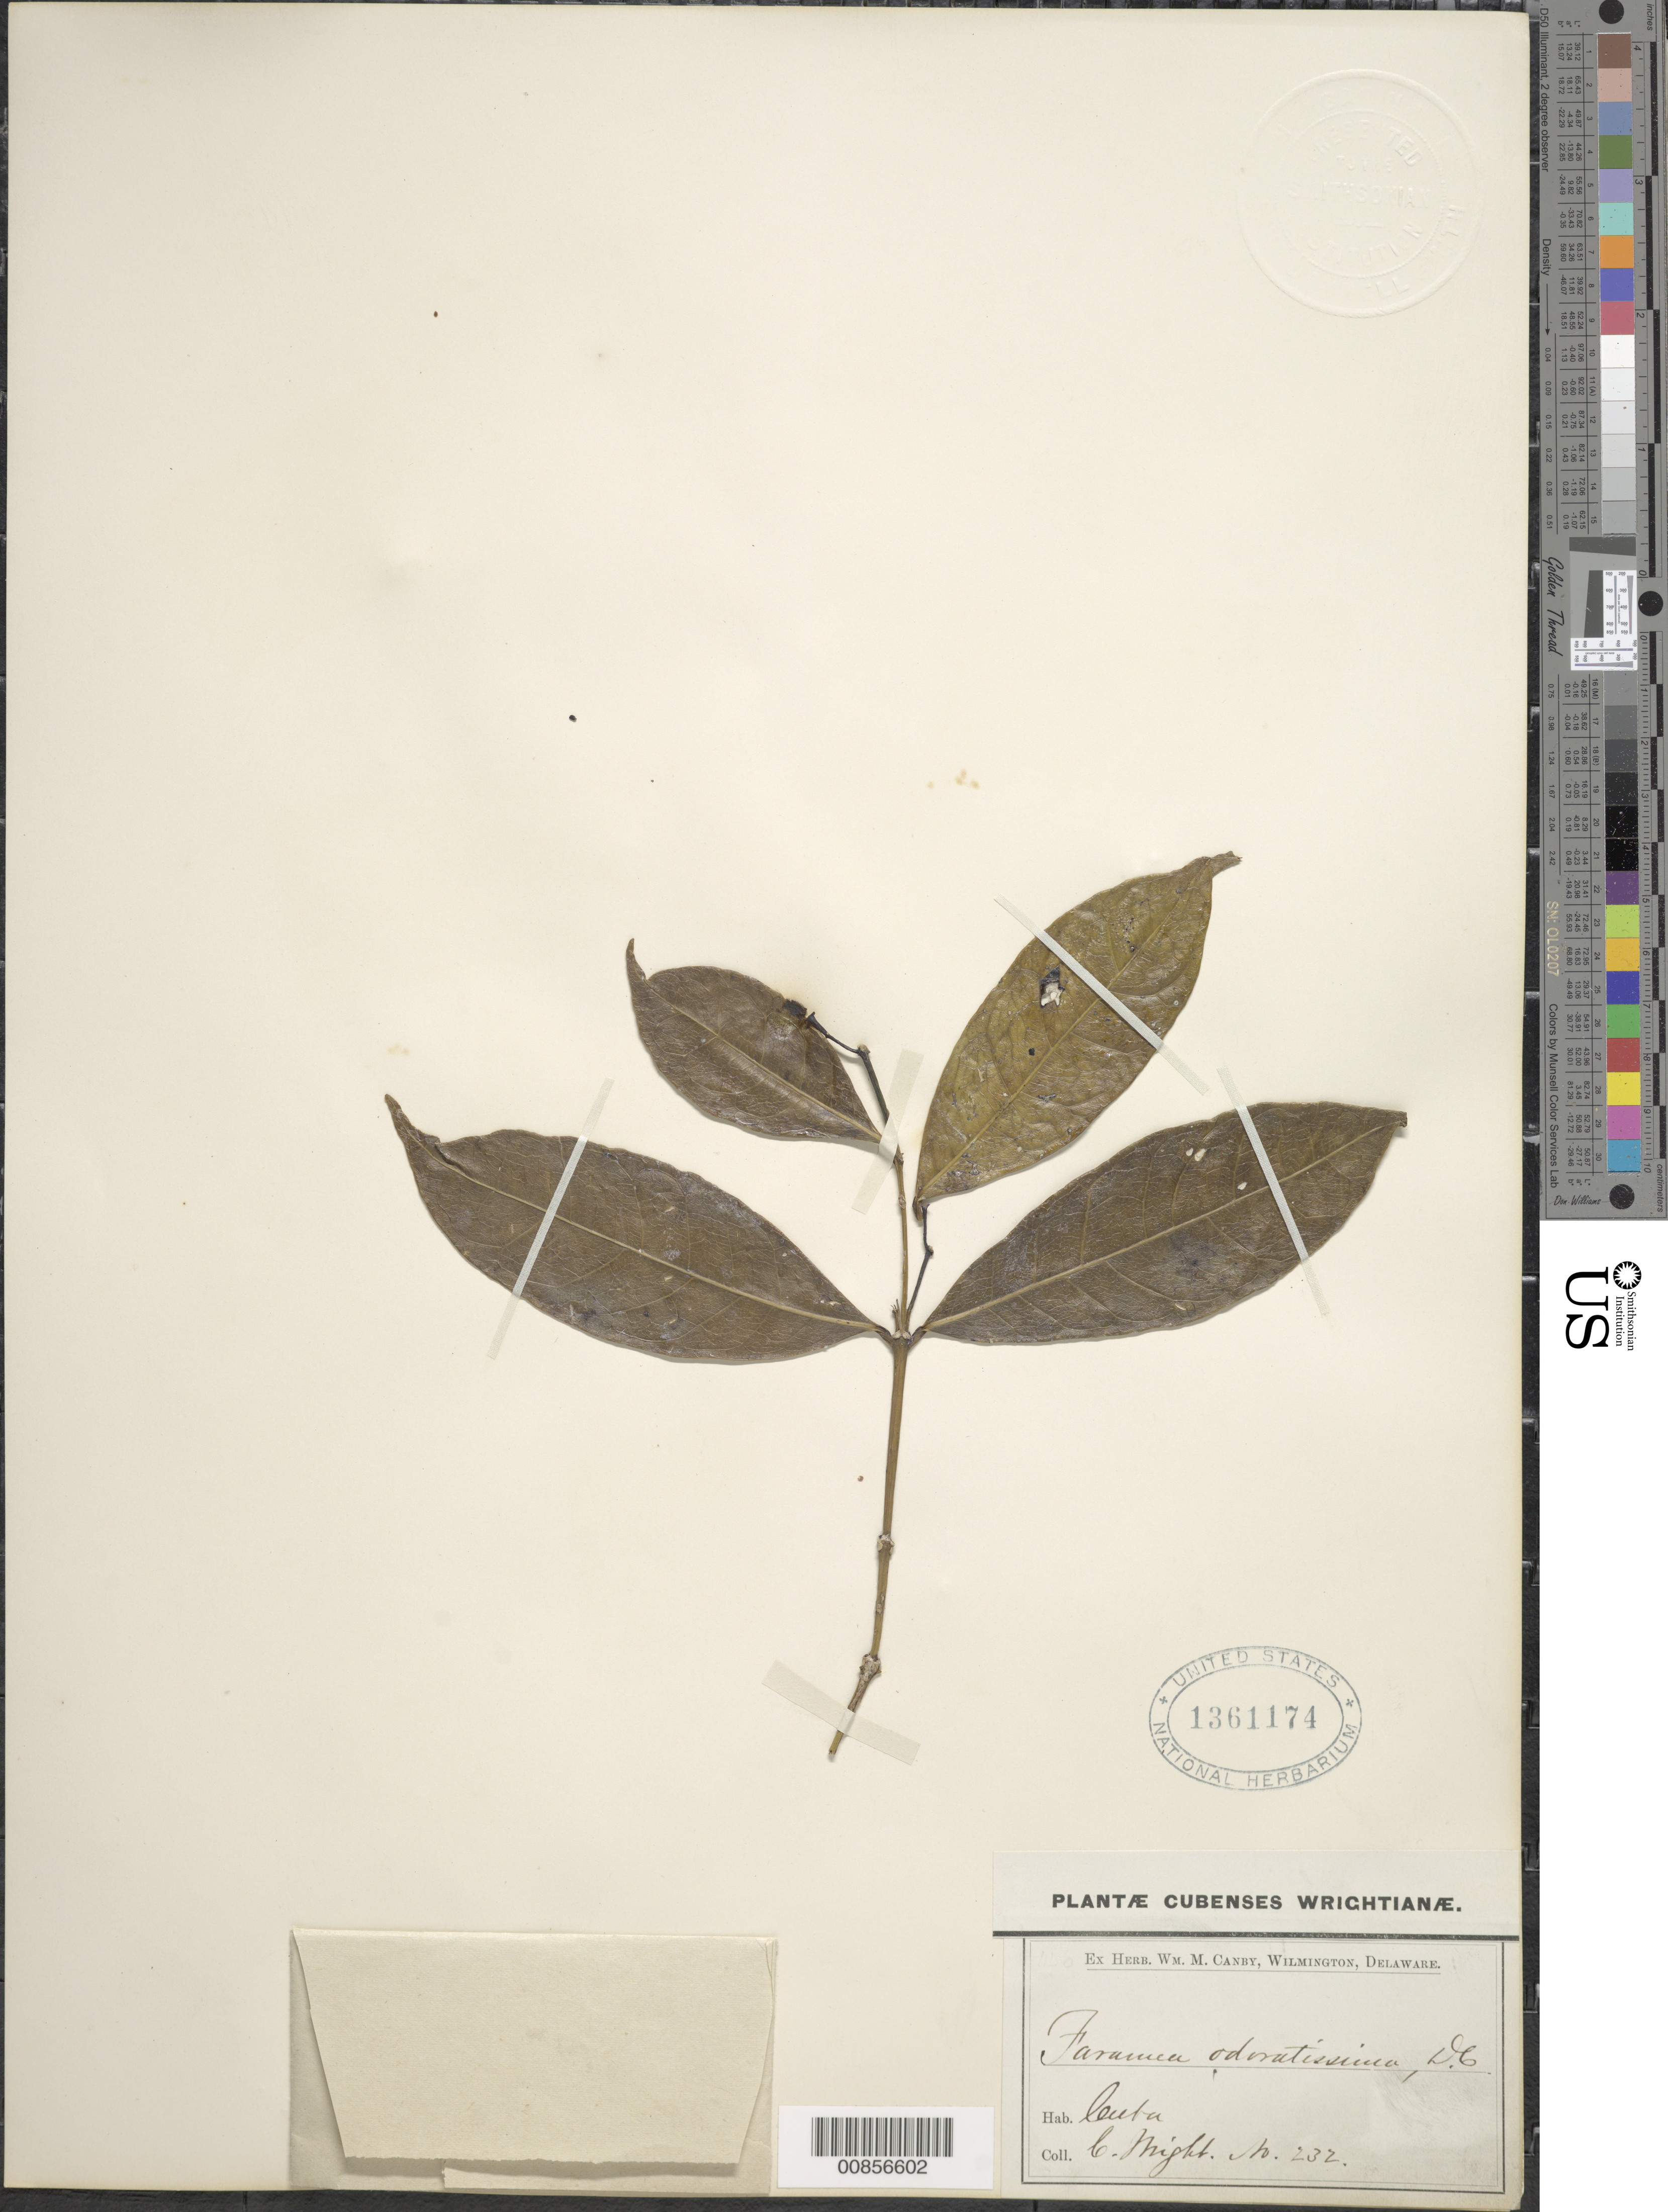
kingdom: Plantae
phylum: Tracheophyta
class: Magnoliopsida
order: Gentianales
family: Rubiaceae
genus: Faramea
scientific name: Faramea occidentalis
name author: (L.) A. Rich.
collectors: C. Wright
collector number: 232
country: Cuba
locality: Leuba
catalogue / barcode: US 1361174